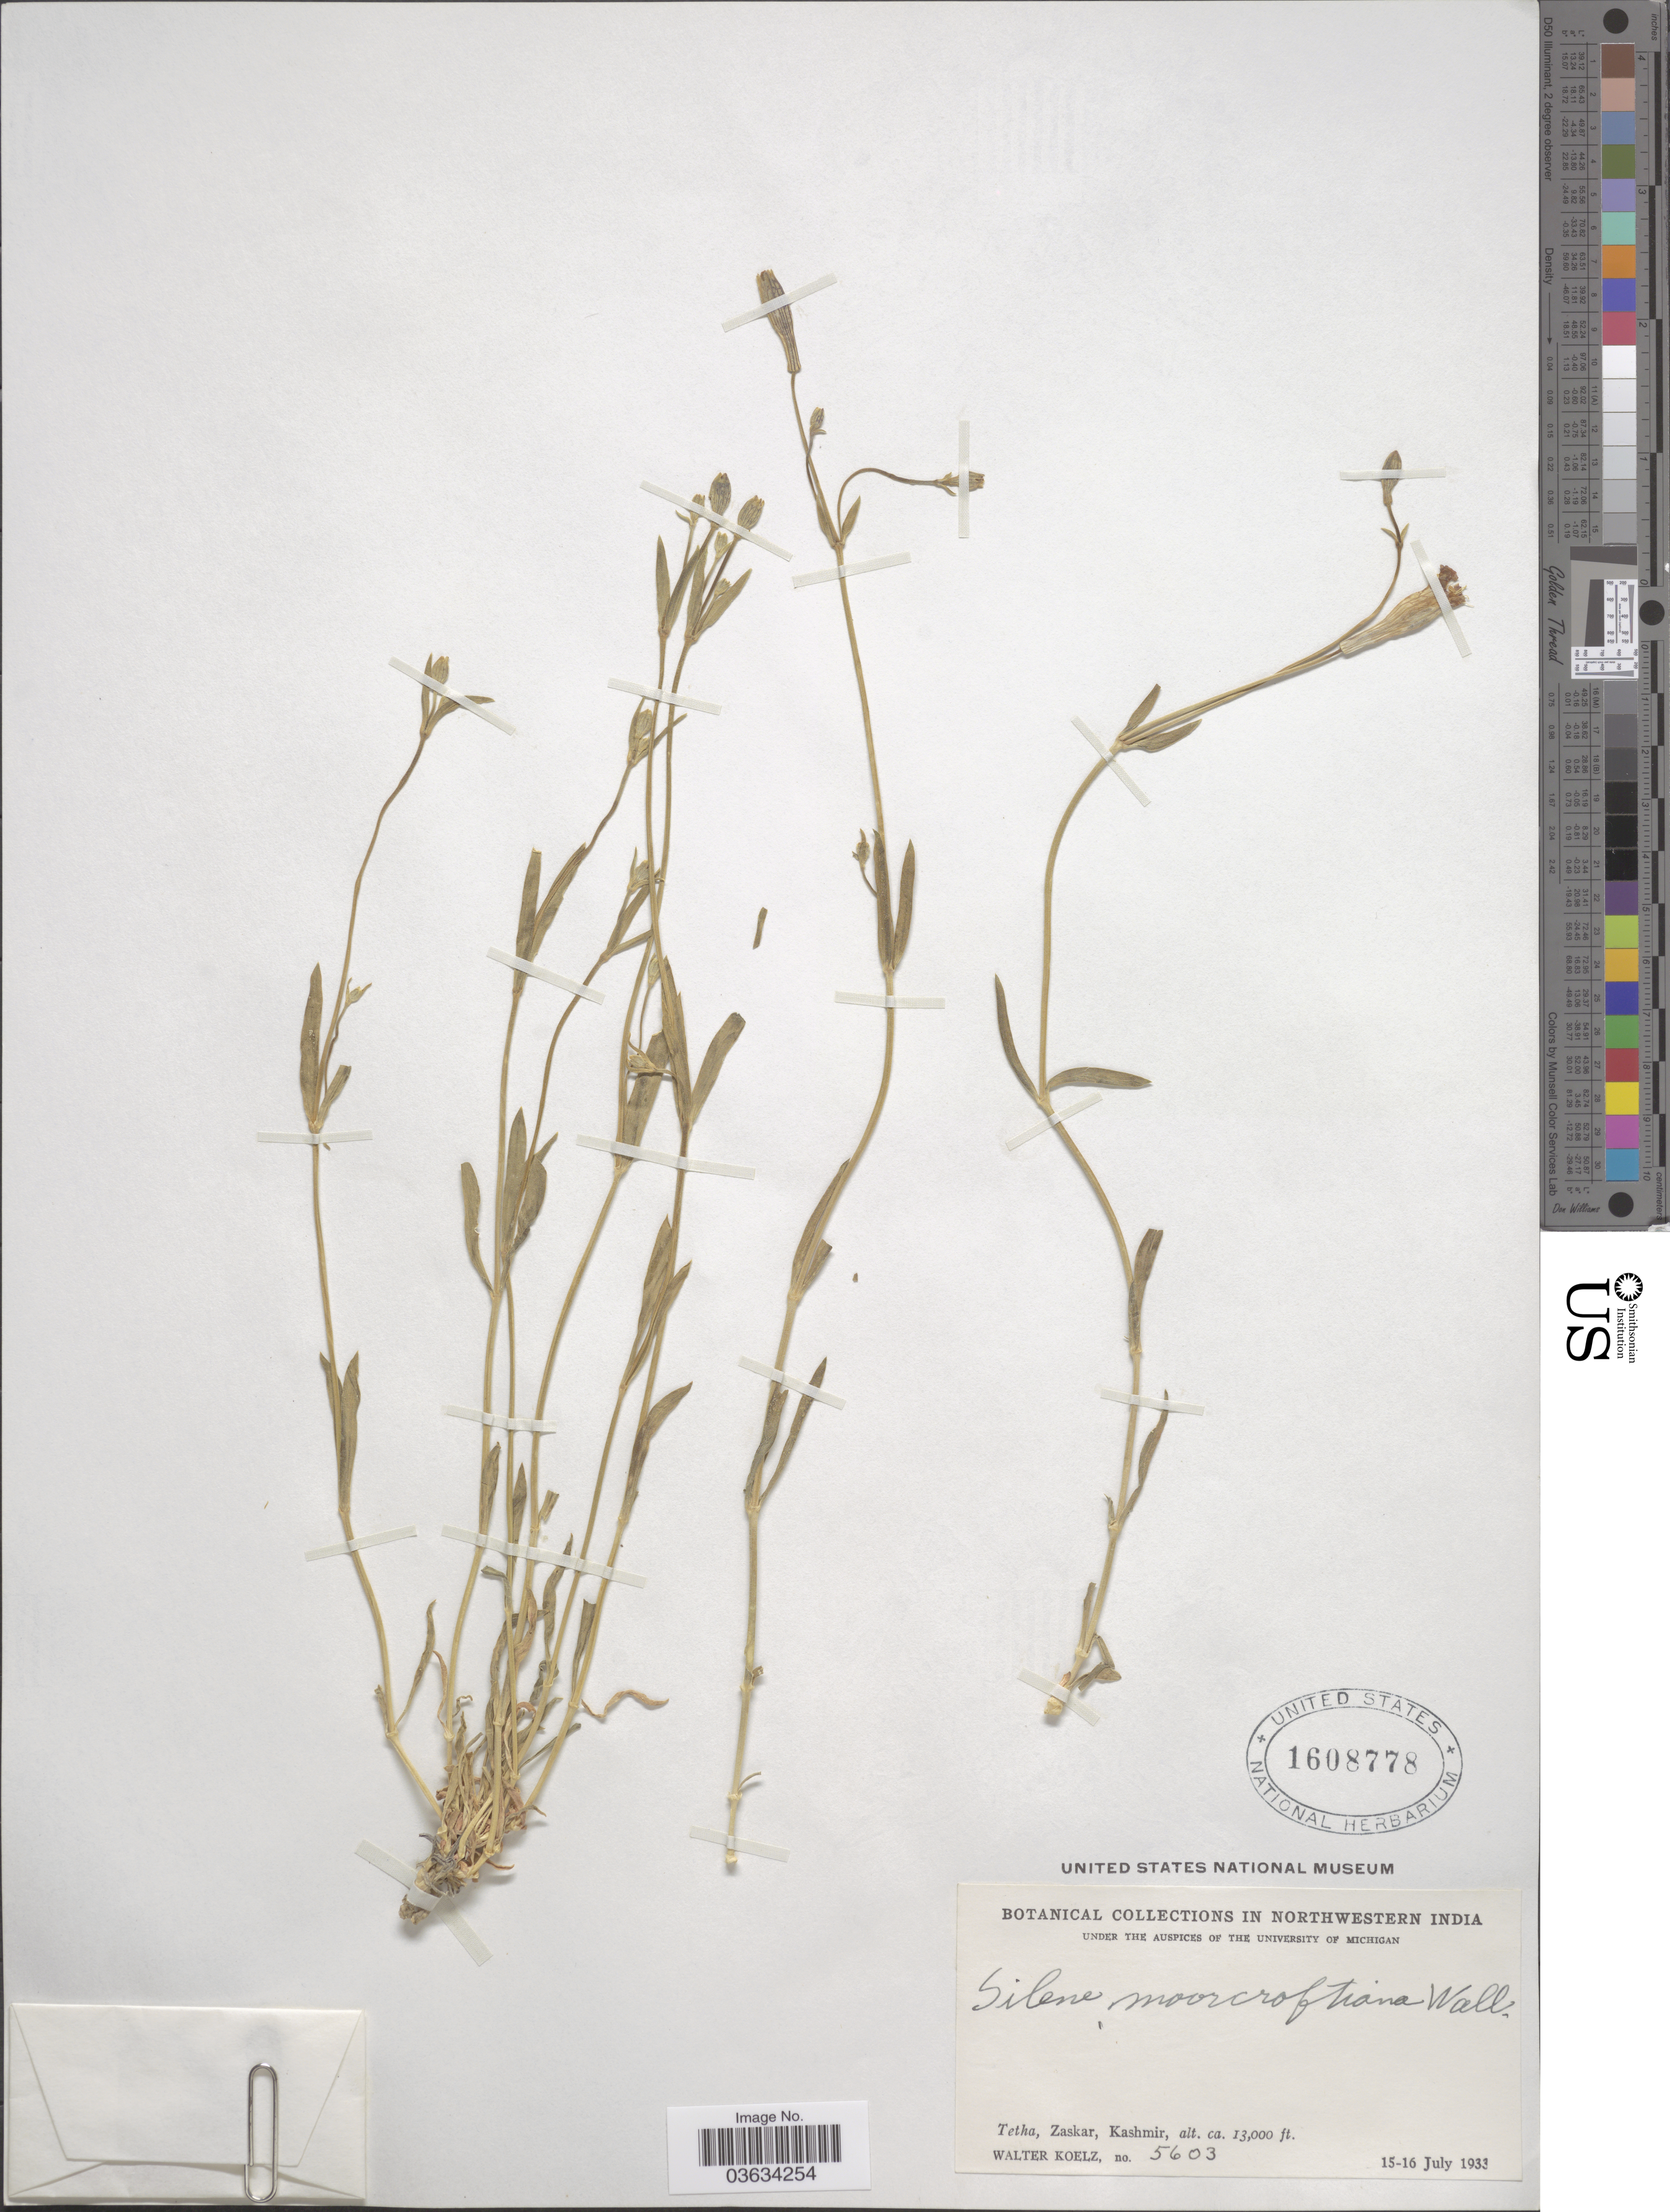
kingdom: Plantae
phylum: Tracheophyta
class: Magnoliopsida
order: Caryophyllales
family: Caryophyllaceae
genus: Silene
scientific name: Silene moorcroftiana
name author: Wall. ex Benth.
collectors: W. N. Koelz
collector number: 5603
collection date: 1933-07-15/1933-07-16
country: India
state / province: Jammu and Kashmir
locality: In Northwestern India. Tetha, Zaskar, Kashmir.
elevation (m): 3962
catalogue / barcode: US 1608778